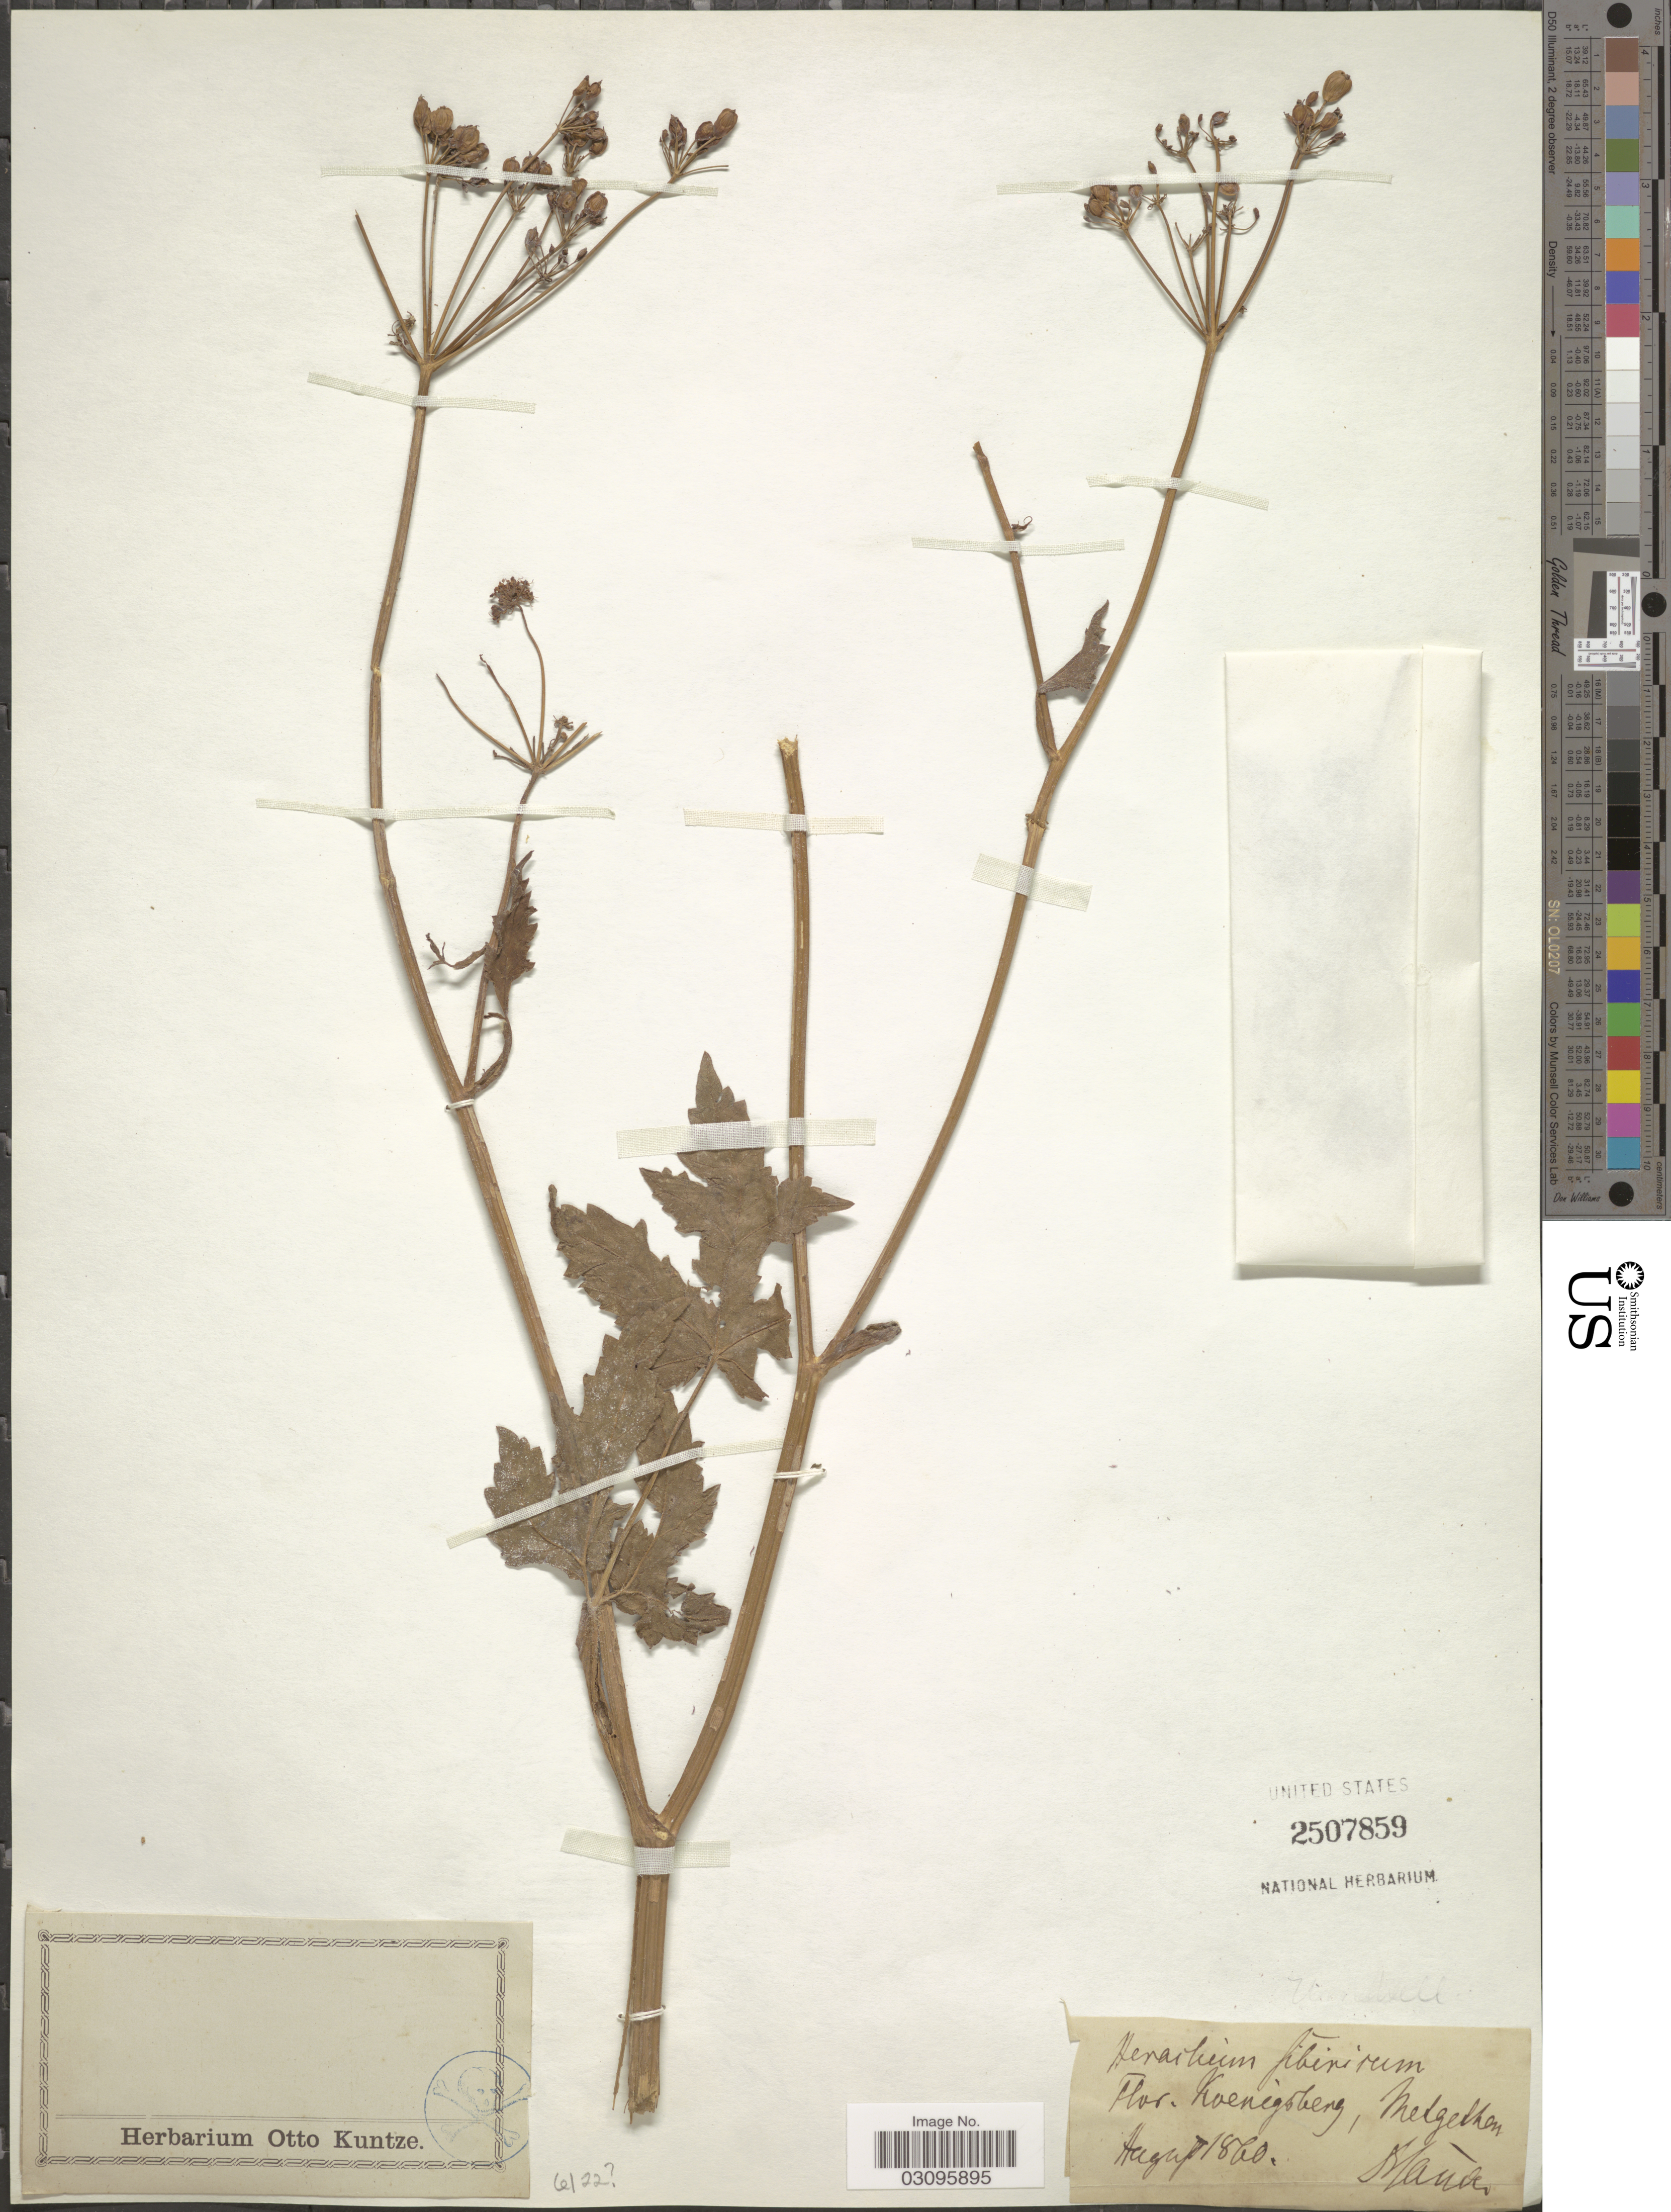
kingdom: Plantae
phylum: Tracheophyta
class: Magnoliopsida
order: Apiales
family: Apiaceae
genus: Heracleum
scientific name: Heracleum sibiricum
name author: L.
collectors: Manden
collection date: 1860-08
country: Russian Federation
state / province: Kaliningrad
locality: Koenigsberg, Metgethen.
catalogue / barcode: US 2507859